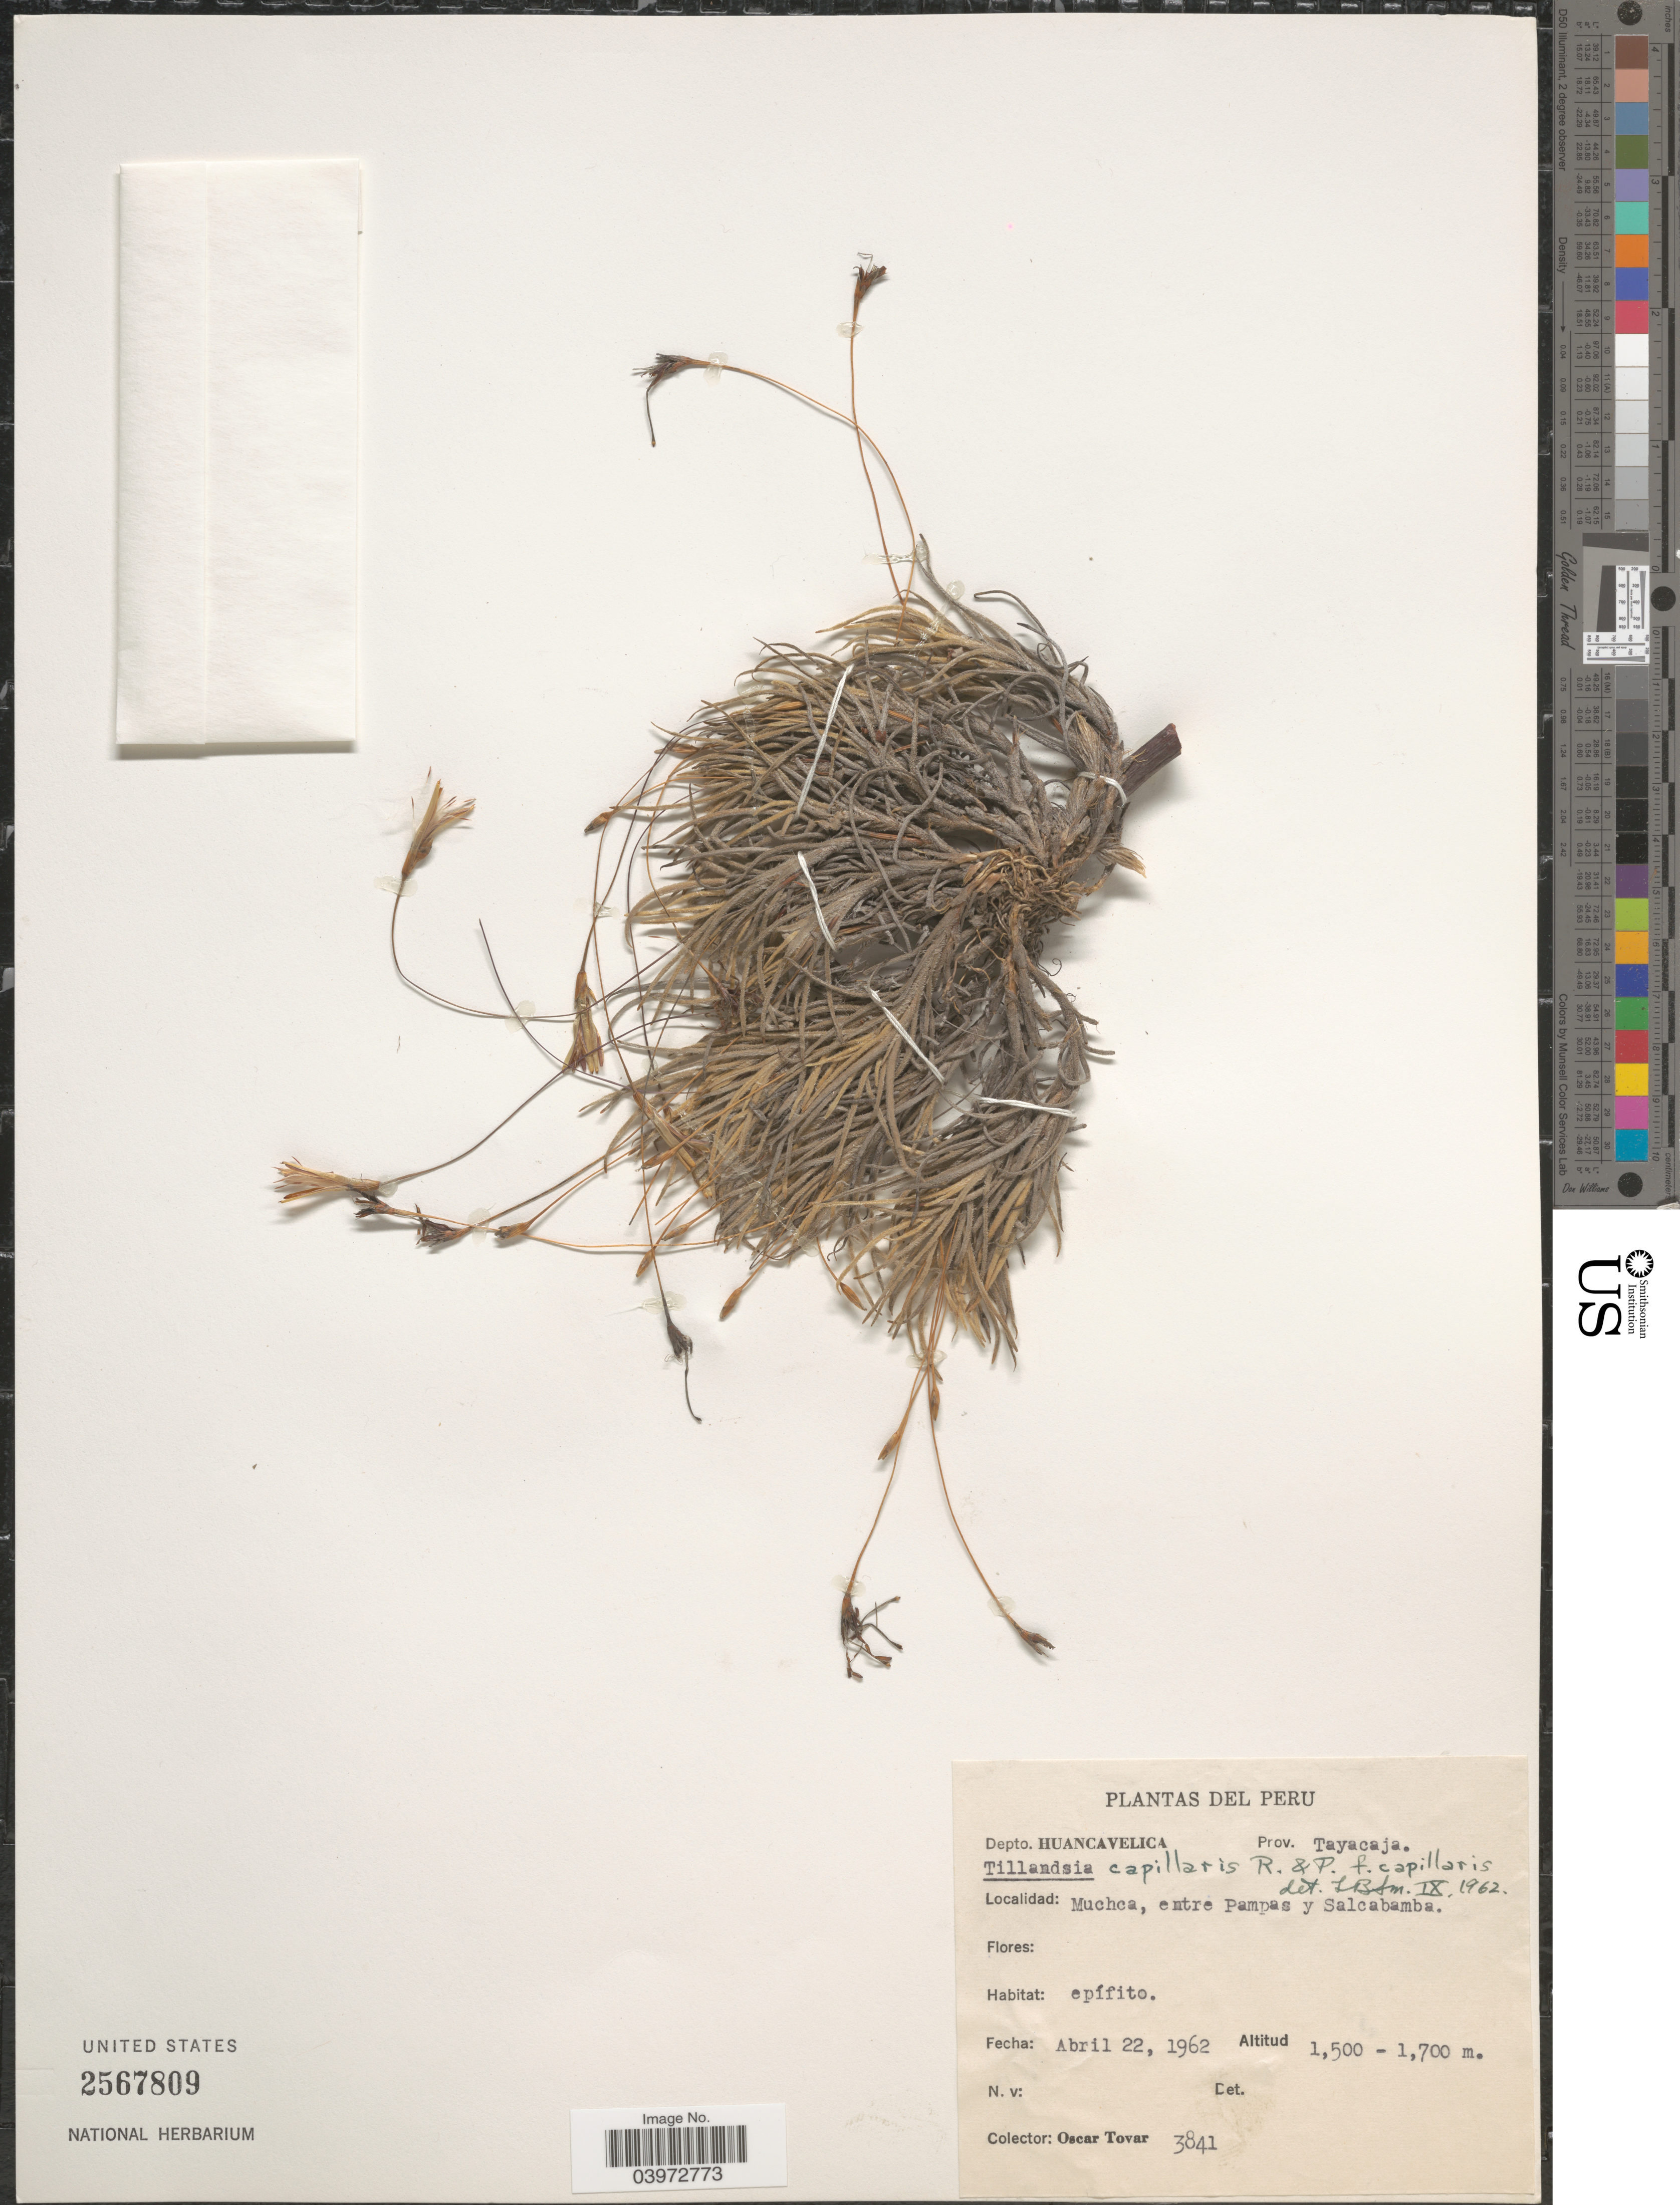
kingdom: Plantae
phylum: Tracheophyta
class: Liliopsida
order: Poales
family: Bromeliaceae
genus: Tillandsia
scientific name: Tillandsia capillaris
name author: Ruiz & Pav.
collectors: Ó. Tovar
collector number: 3841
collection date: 1962-04-22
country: Peru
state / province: Huancavelica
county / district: Tayacaja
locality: Depto. Huancavelica. Prov. Tayacaja. Muchca, entre Pampas y Salcabamba.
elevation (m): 1500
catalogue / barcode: US 2567809